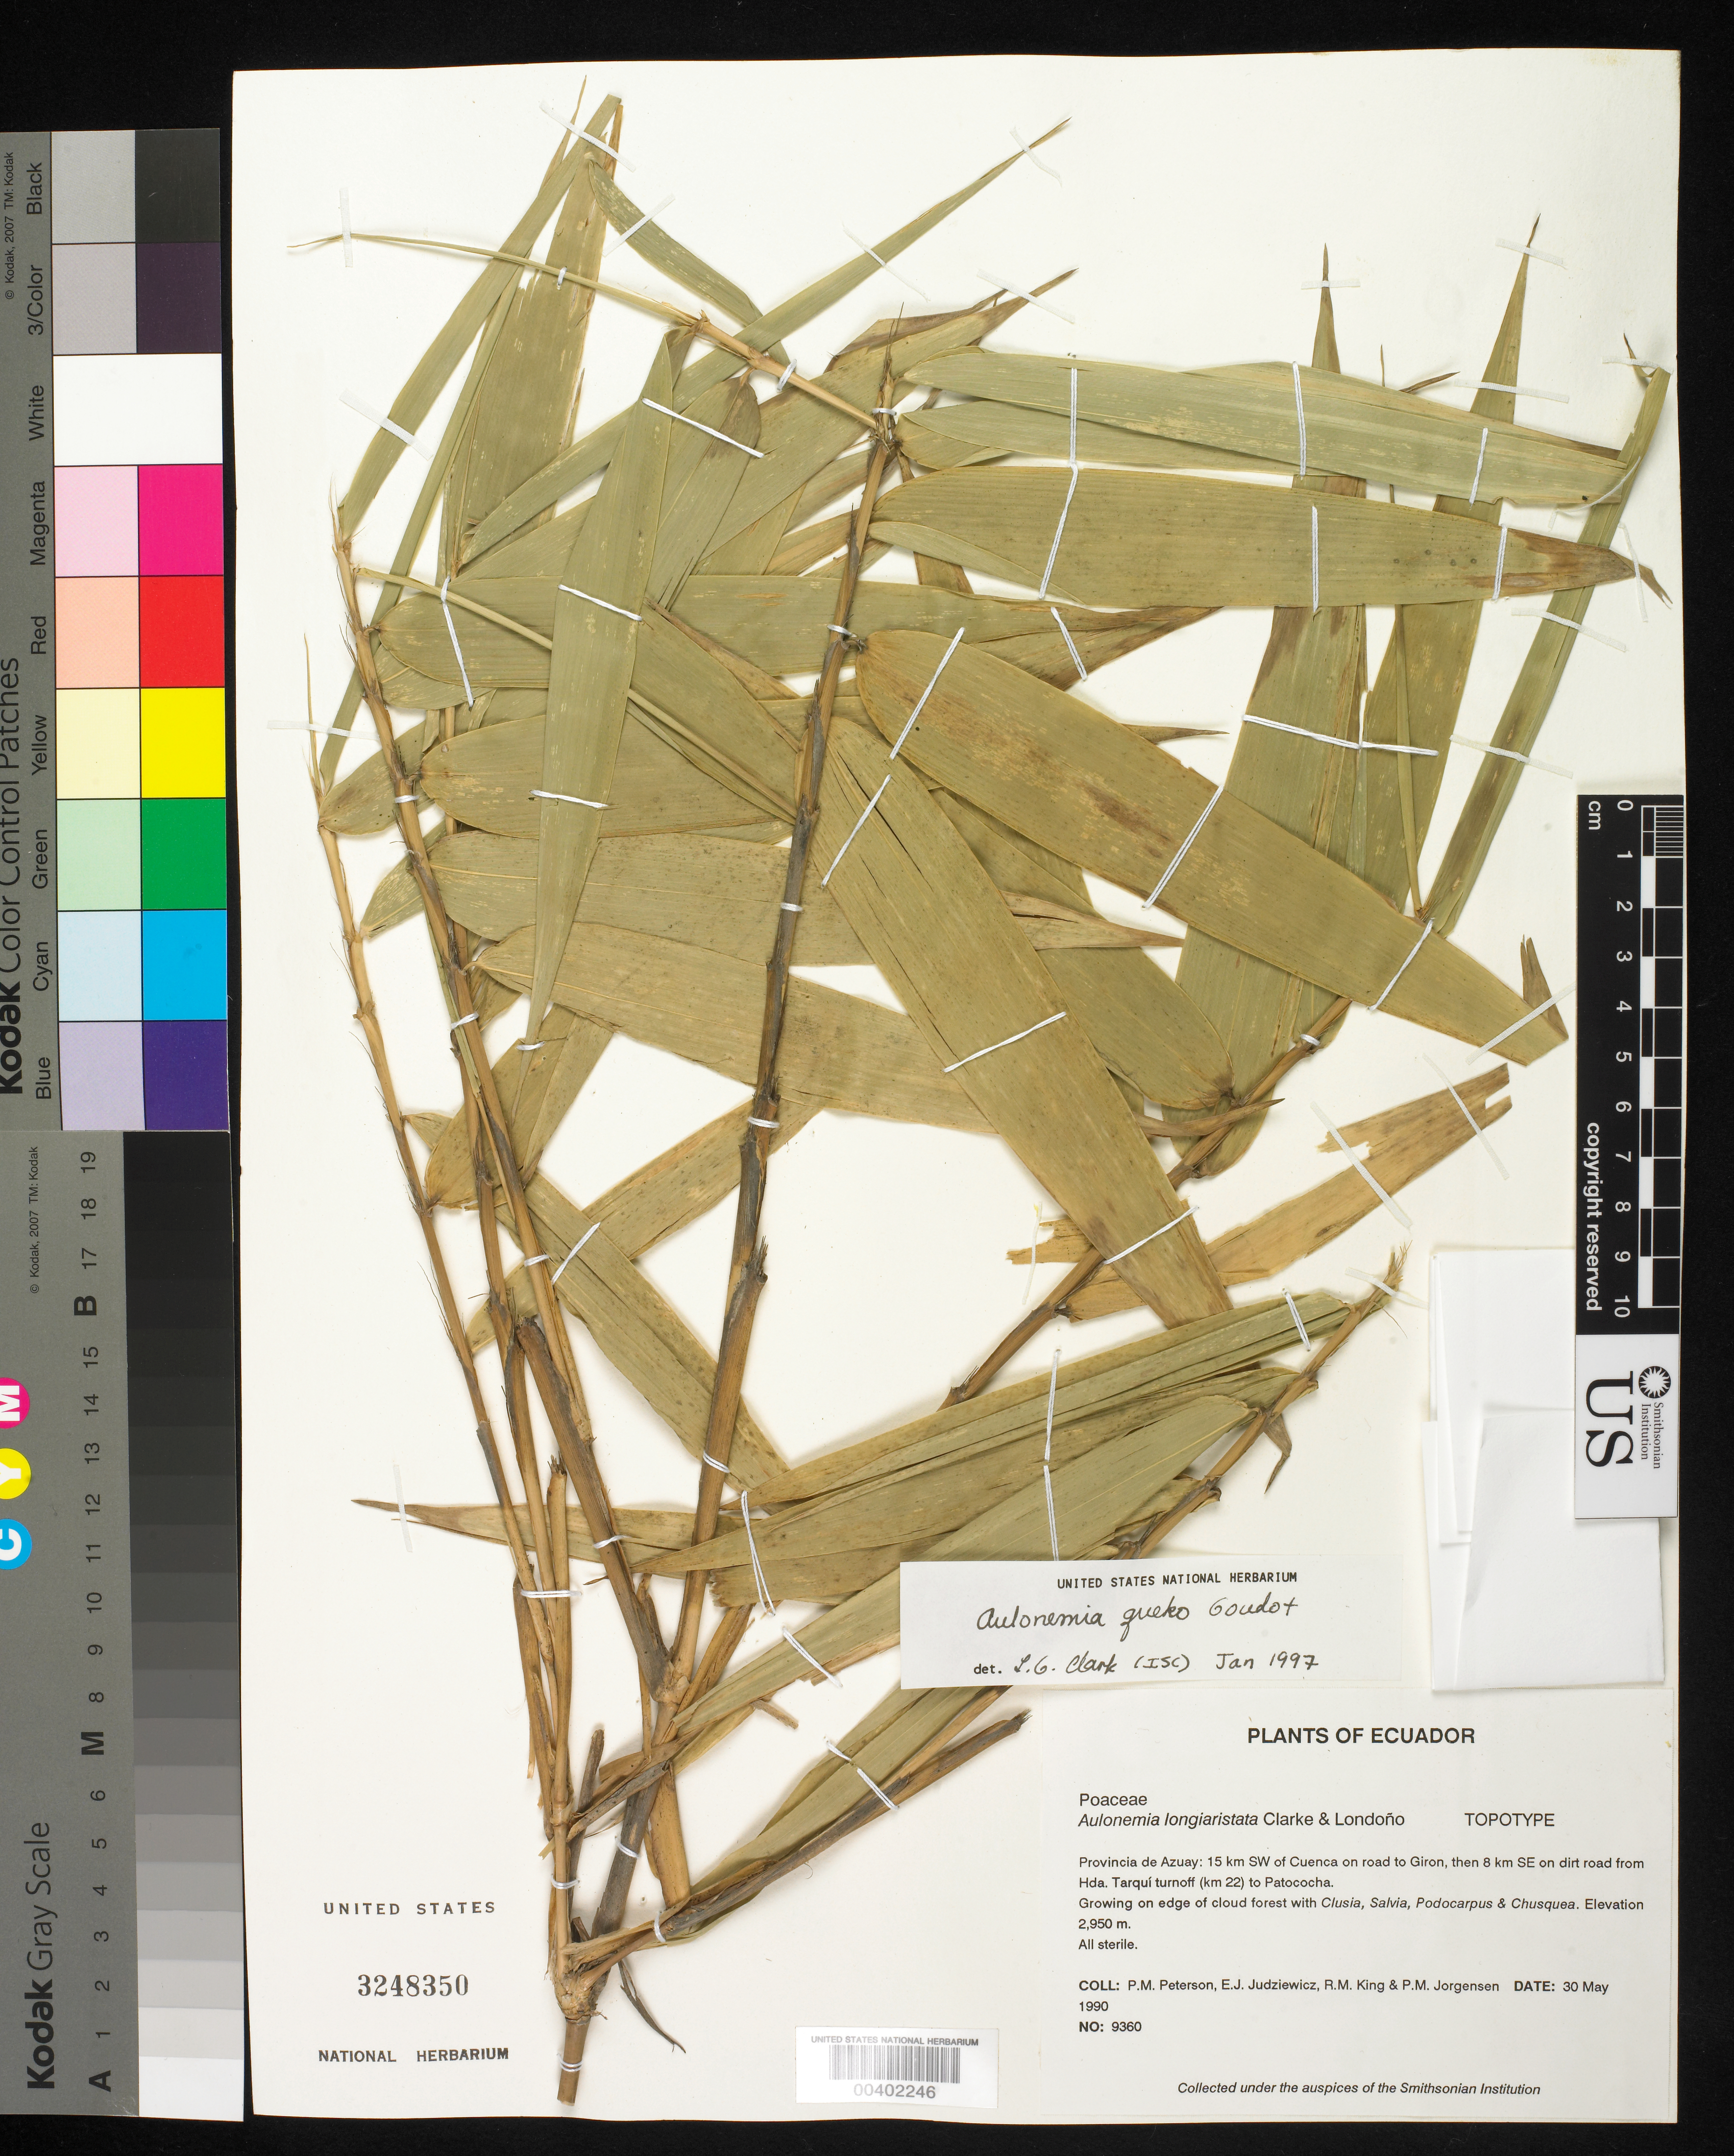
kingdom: Plantae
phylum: Tracheophyta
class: Liliopsida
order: Poales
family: Poaceae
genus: Aulonemia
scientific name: Aulonemia longiaristata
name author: L.G. Clark & Londoño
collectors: P. M. Peterson & E. J. Judziewicz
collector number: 09360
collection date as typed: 30 May 1990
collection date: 1990-05-30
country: Ecuador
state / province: Azuay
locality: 15 km SW of Cuenca on road to Giron, then 8 km SE on dirt road from Hda. Tarqui turnoff (km 22) to Patococha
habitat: Growing on edge of cloud forest with Clusia, Salvia, Podocarpus & Chusquea.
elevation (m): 2950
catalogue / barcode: US 3248350